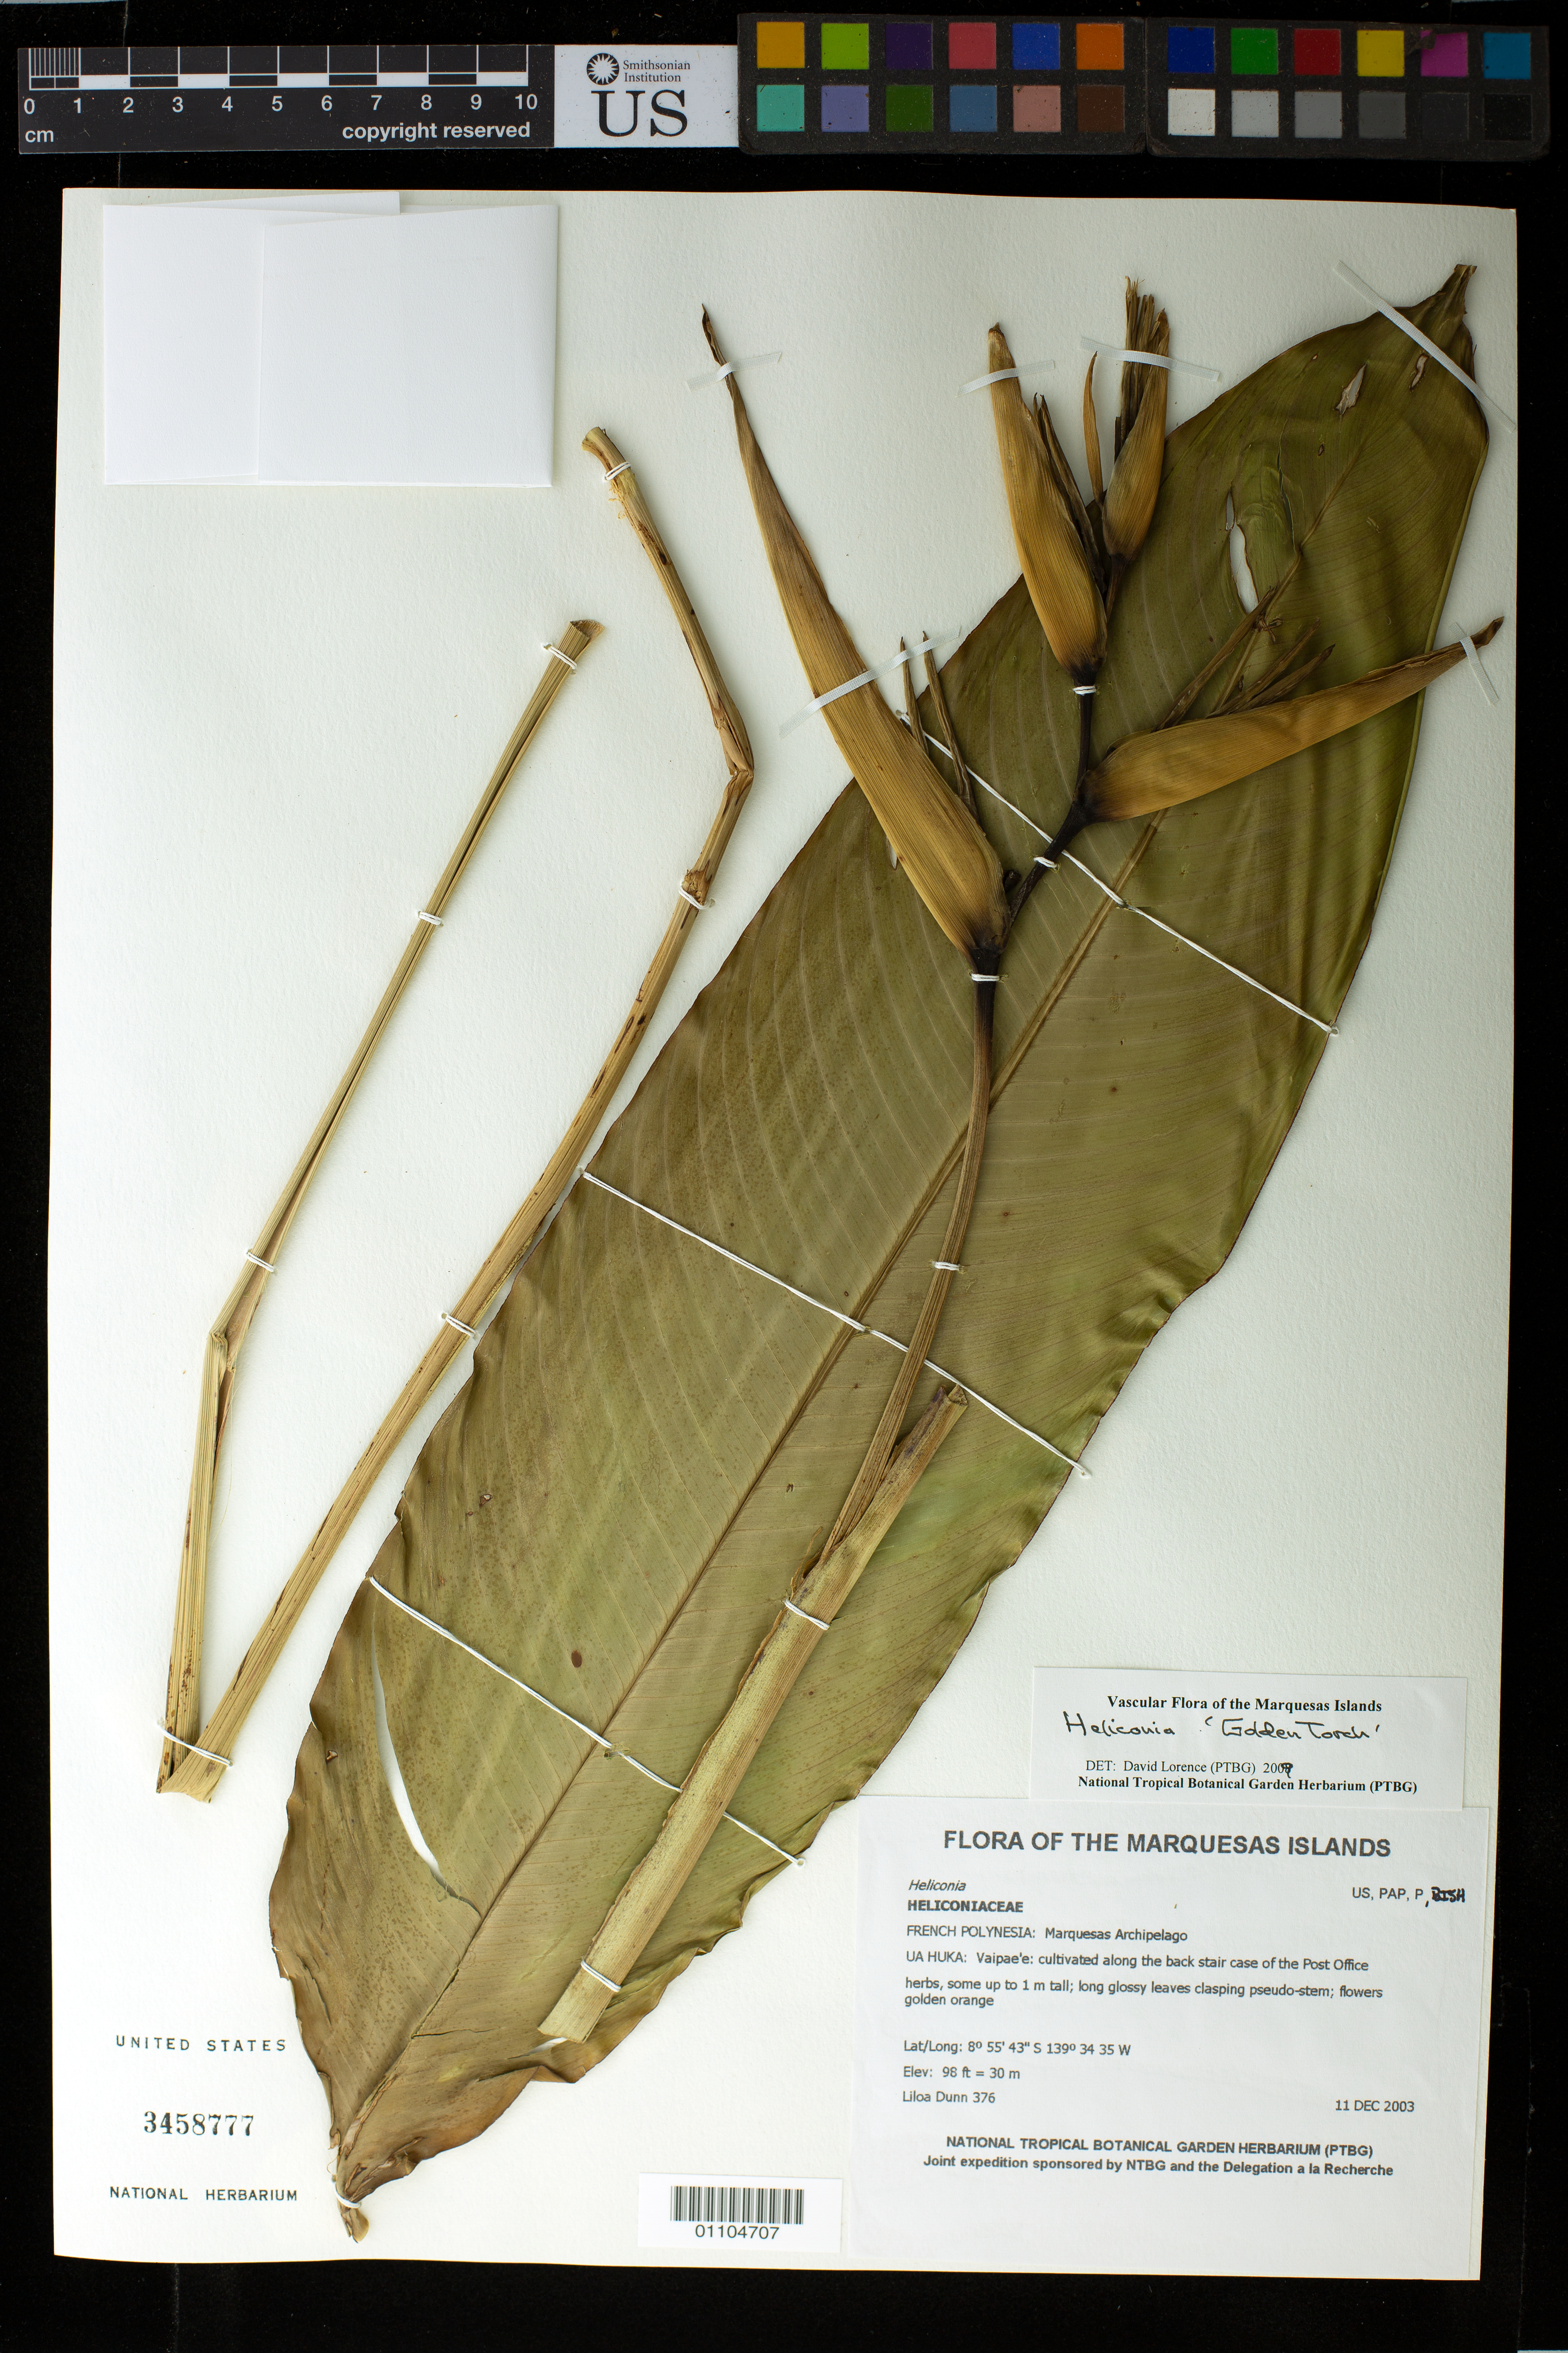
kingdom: Plantae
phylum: Tracheophyta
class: Liliopsida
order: Zingiberales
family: Heliconiaceae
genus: Heliconia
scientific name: Heliconia psittacorum x H. spathocircinata Aristeg.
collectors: L. Dunn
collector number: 376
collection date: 2003-12-11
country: French Polynesia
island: Ua Huka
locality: Vaipae'e: cultivated along the back stair case of the Post Office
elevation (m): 30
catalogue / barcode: US 3458777